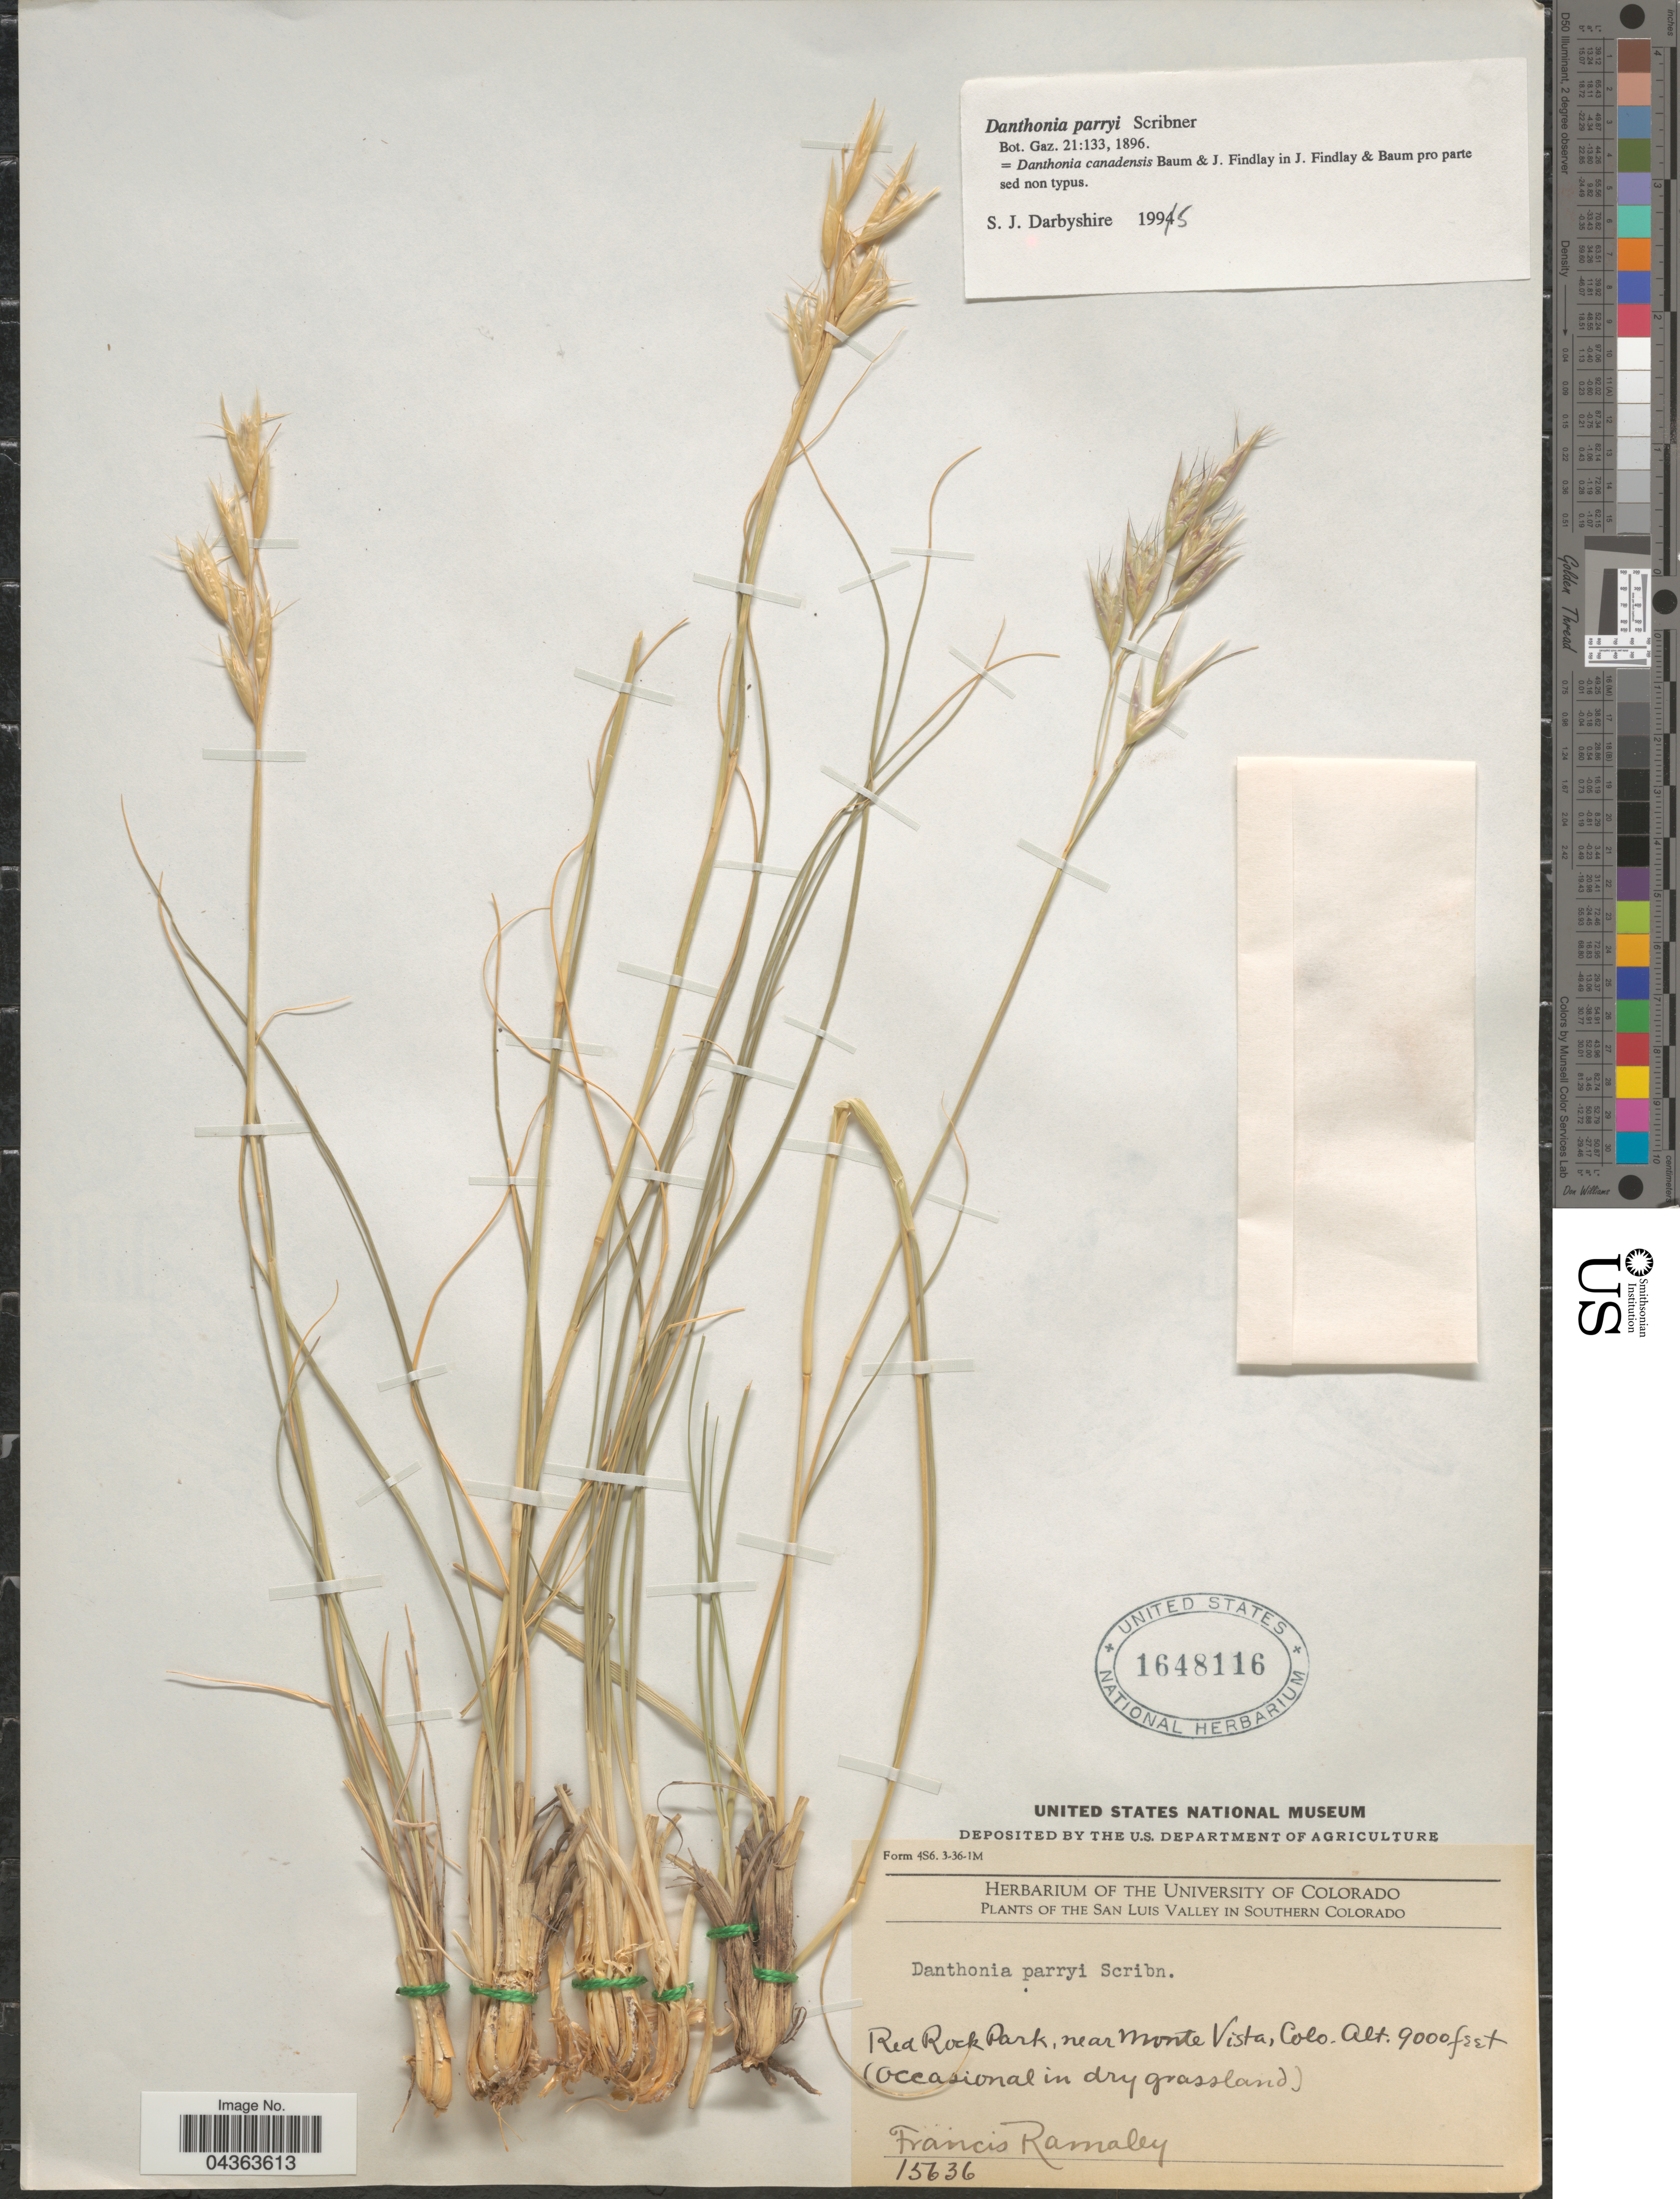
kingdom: Plantae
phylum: Tracheophyta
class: Liliopsida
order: Poales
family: Poaceae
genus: Danthonia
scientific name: Danthonia parryi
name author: Scribn.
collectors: F. Ramaley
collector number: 15636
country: United States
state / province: Colorado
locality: San Luis Valley in Southern Colorado. Red Rock Park, near Monte Vista.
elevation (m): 2743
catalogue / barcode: US 1648116